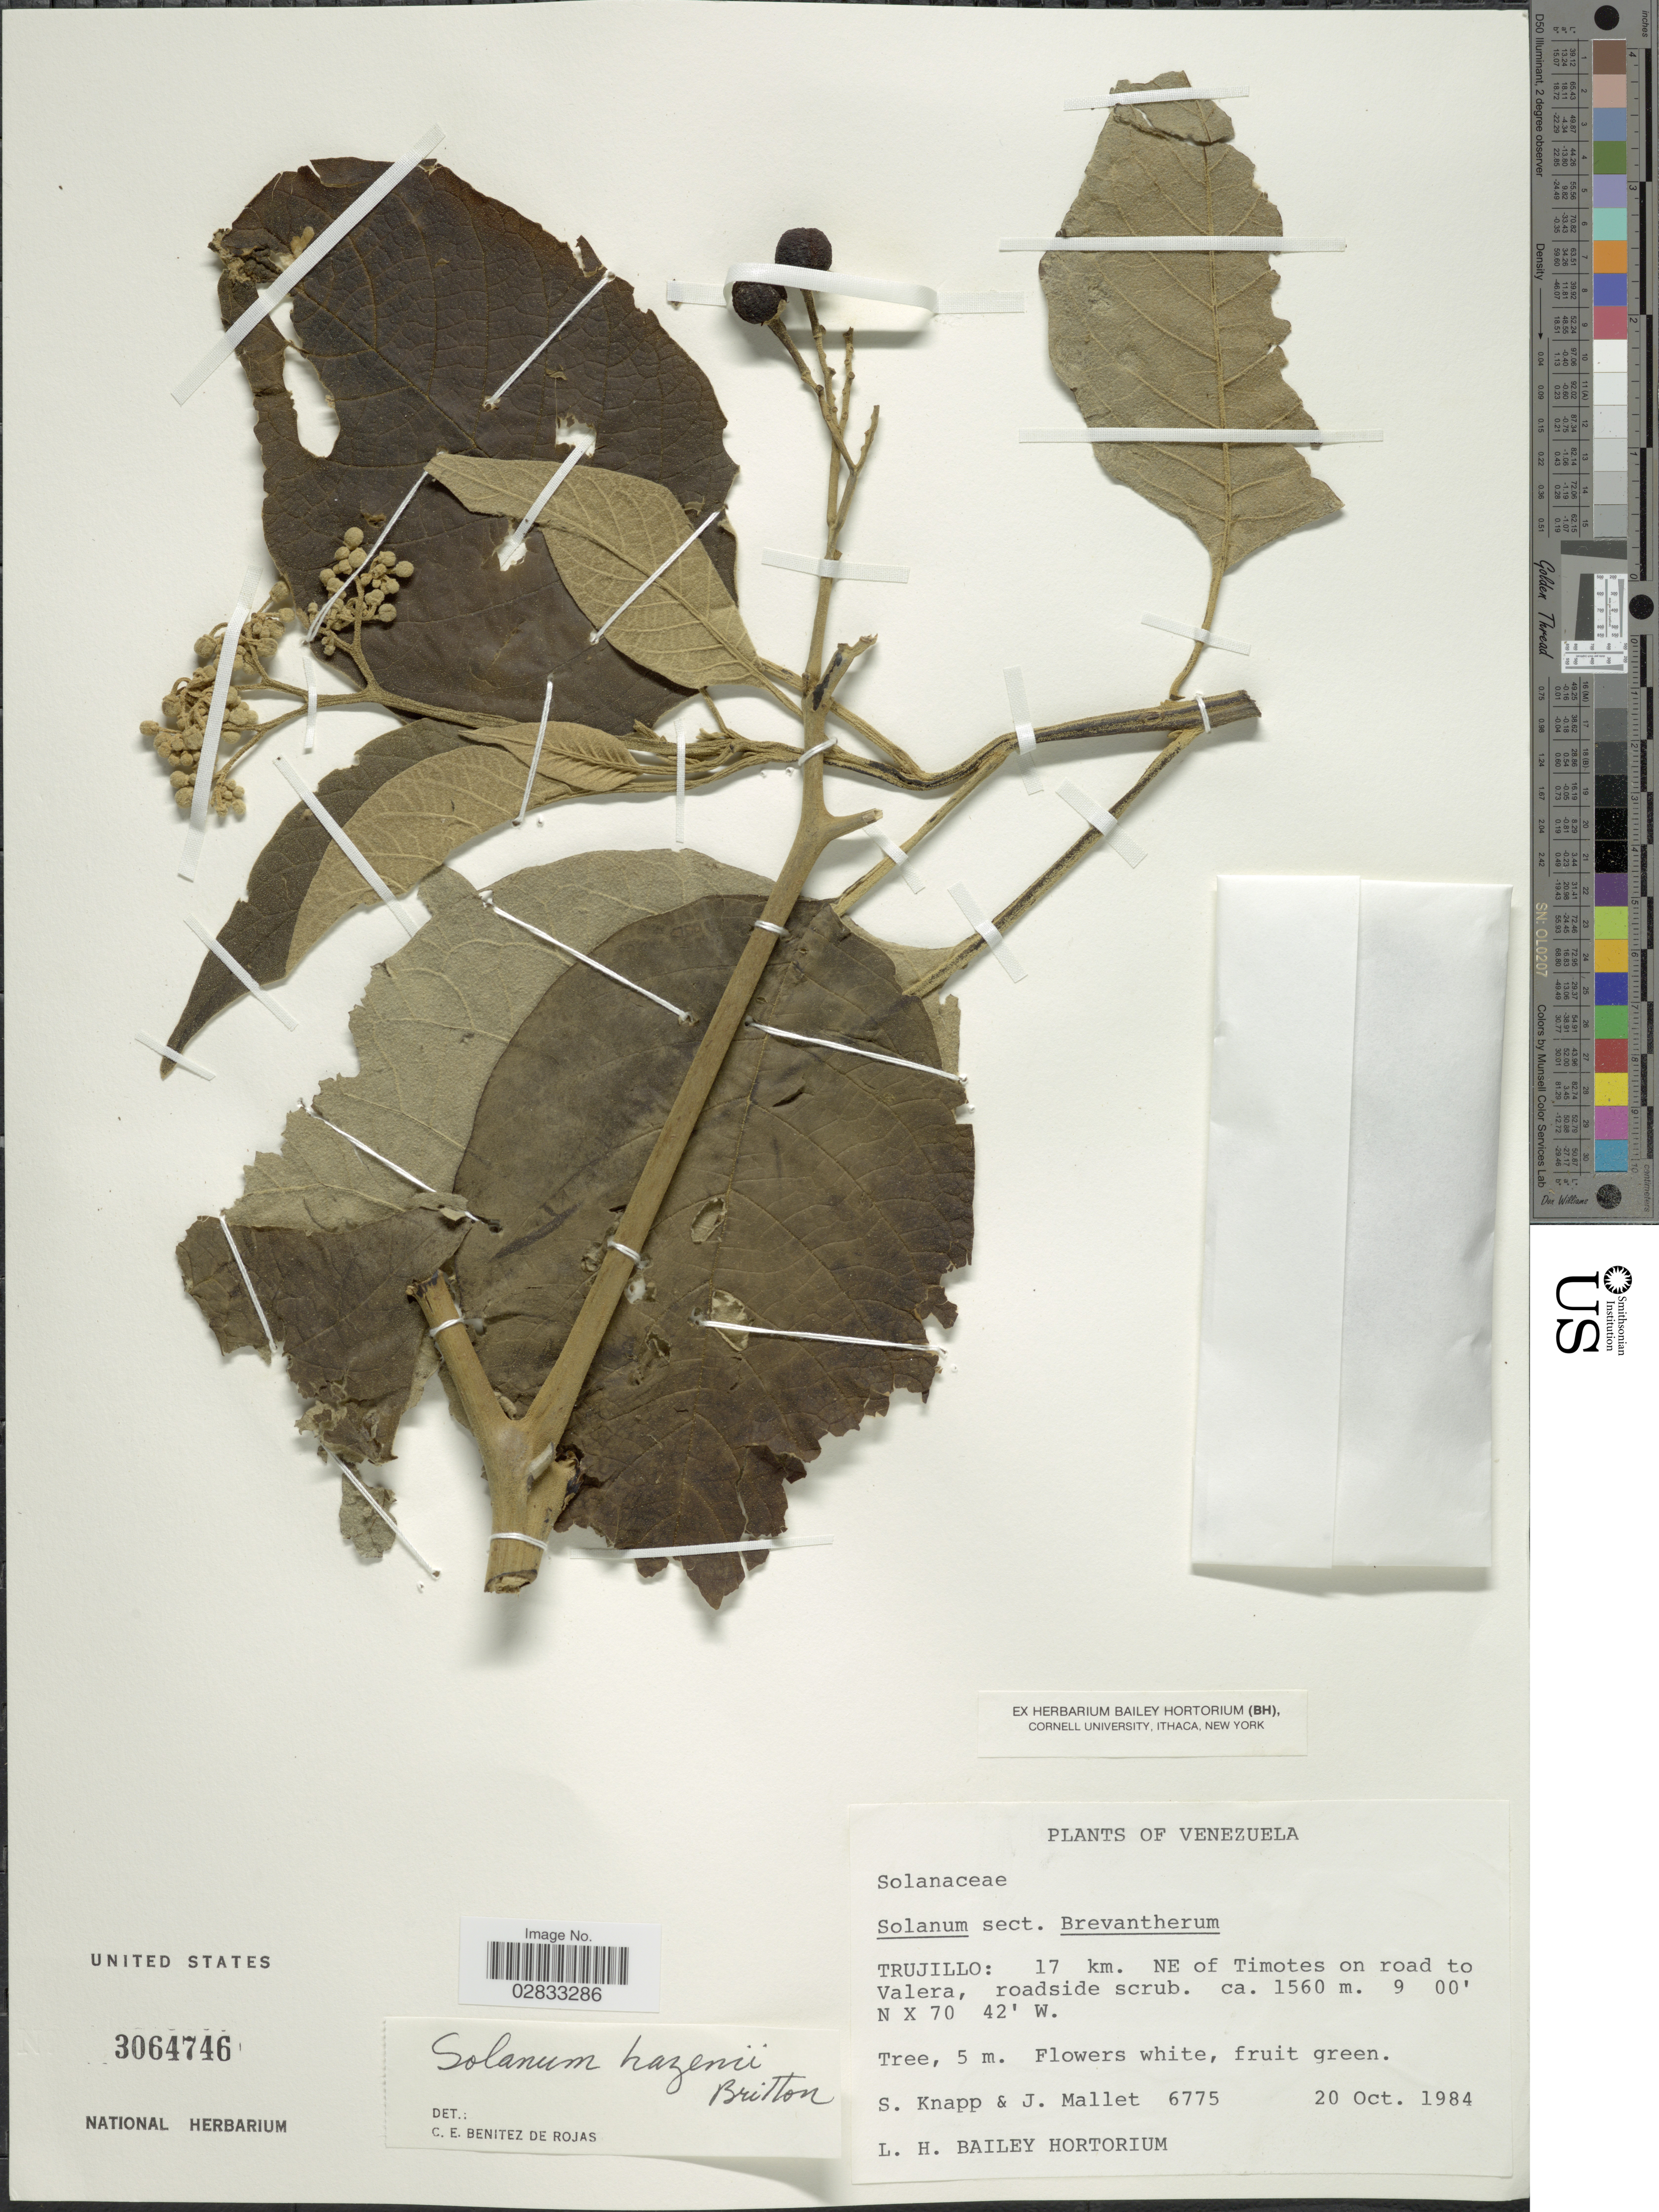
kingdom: Plantae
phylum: Tracheophyta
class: Magnoliopsida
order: Solanales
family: Solanaceae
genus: Solanum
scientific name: Solanum hazenii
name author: Britton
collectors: S. Knapp & J. Mallet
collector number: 6775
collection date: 1984-10-20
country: Venezuela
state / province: Trujillo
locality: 17 km. NE of Timotes on road to Valera.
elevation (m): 1560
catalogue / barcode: US 3064746